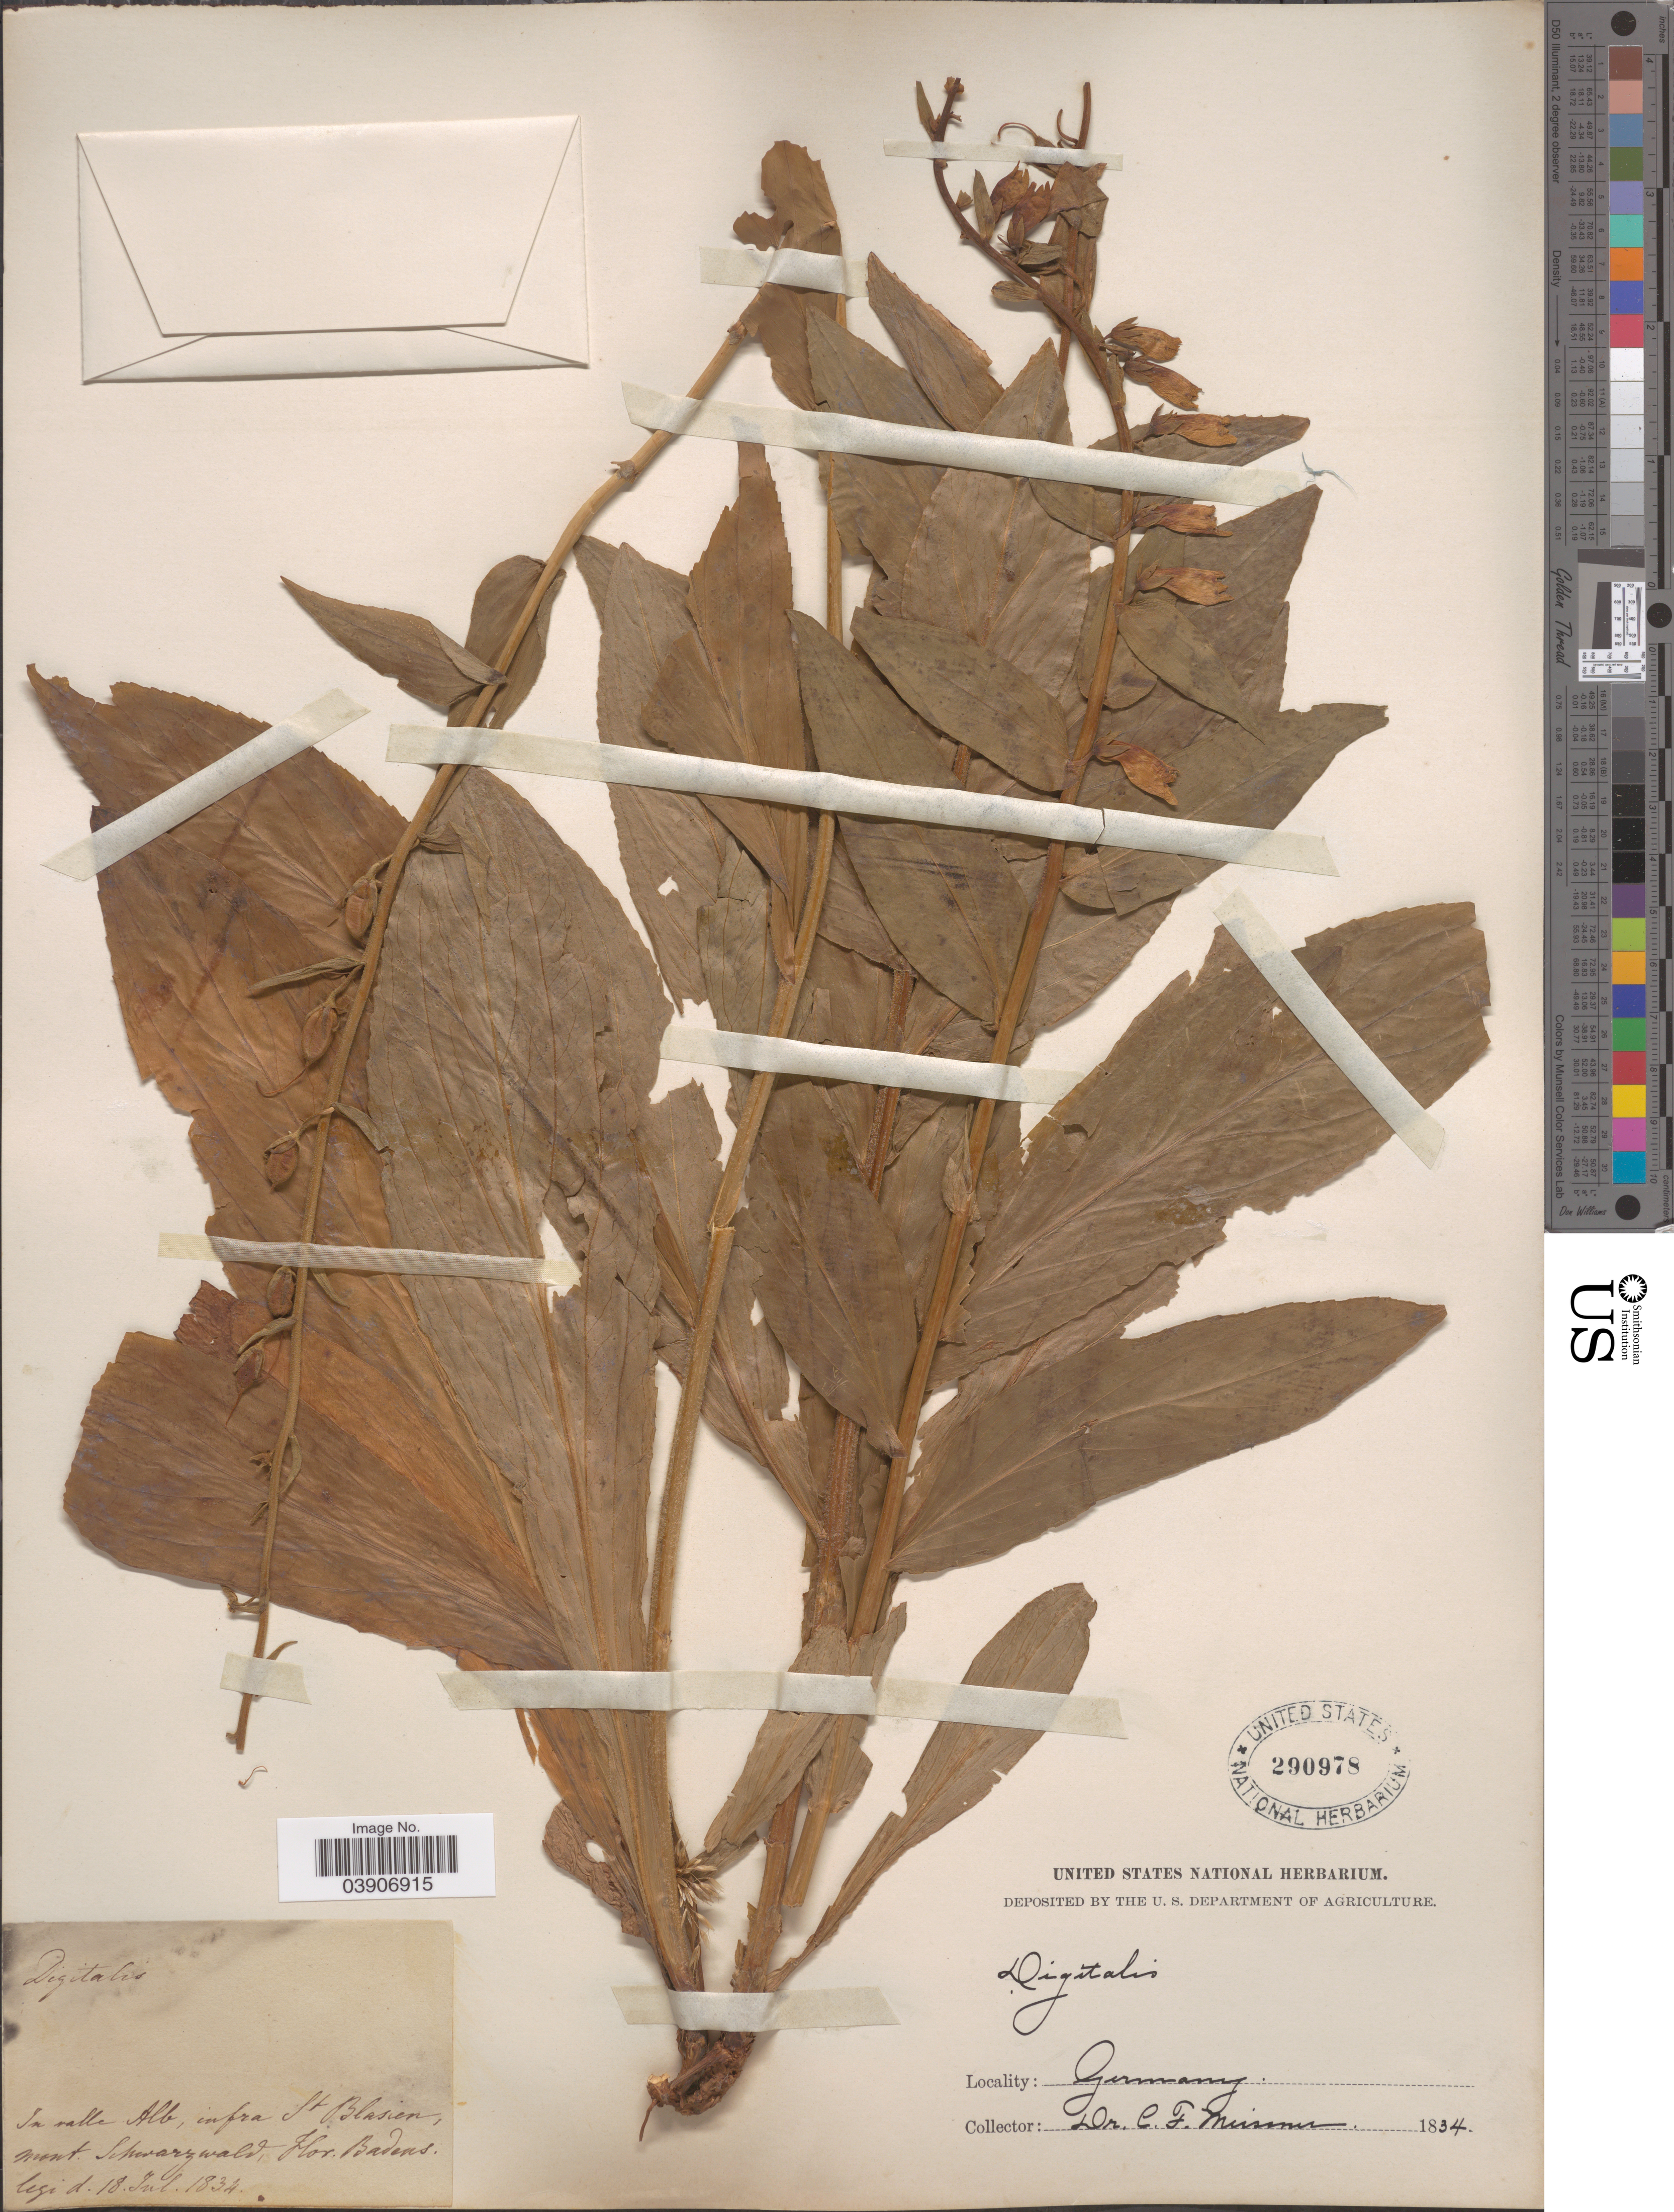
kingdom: Plantae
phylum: Tracheophyta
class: Magnoliopsida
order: Lamiales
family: Plantaginaceae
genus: Digitalis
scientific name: Digitalis sp.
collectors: C. F. W. Meissner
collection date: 1834-07-18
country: Germany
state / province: Baden-Württemberg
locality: In valle Alb, infra St Blasien, mont. Schwarzwald, Flor. Badens.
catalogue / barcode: US 290978